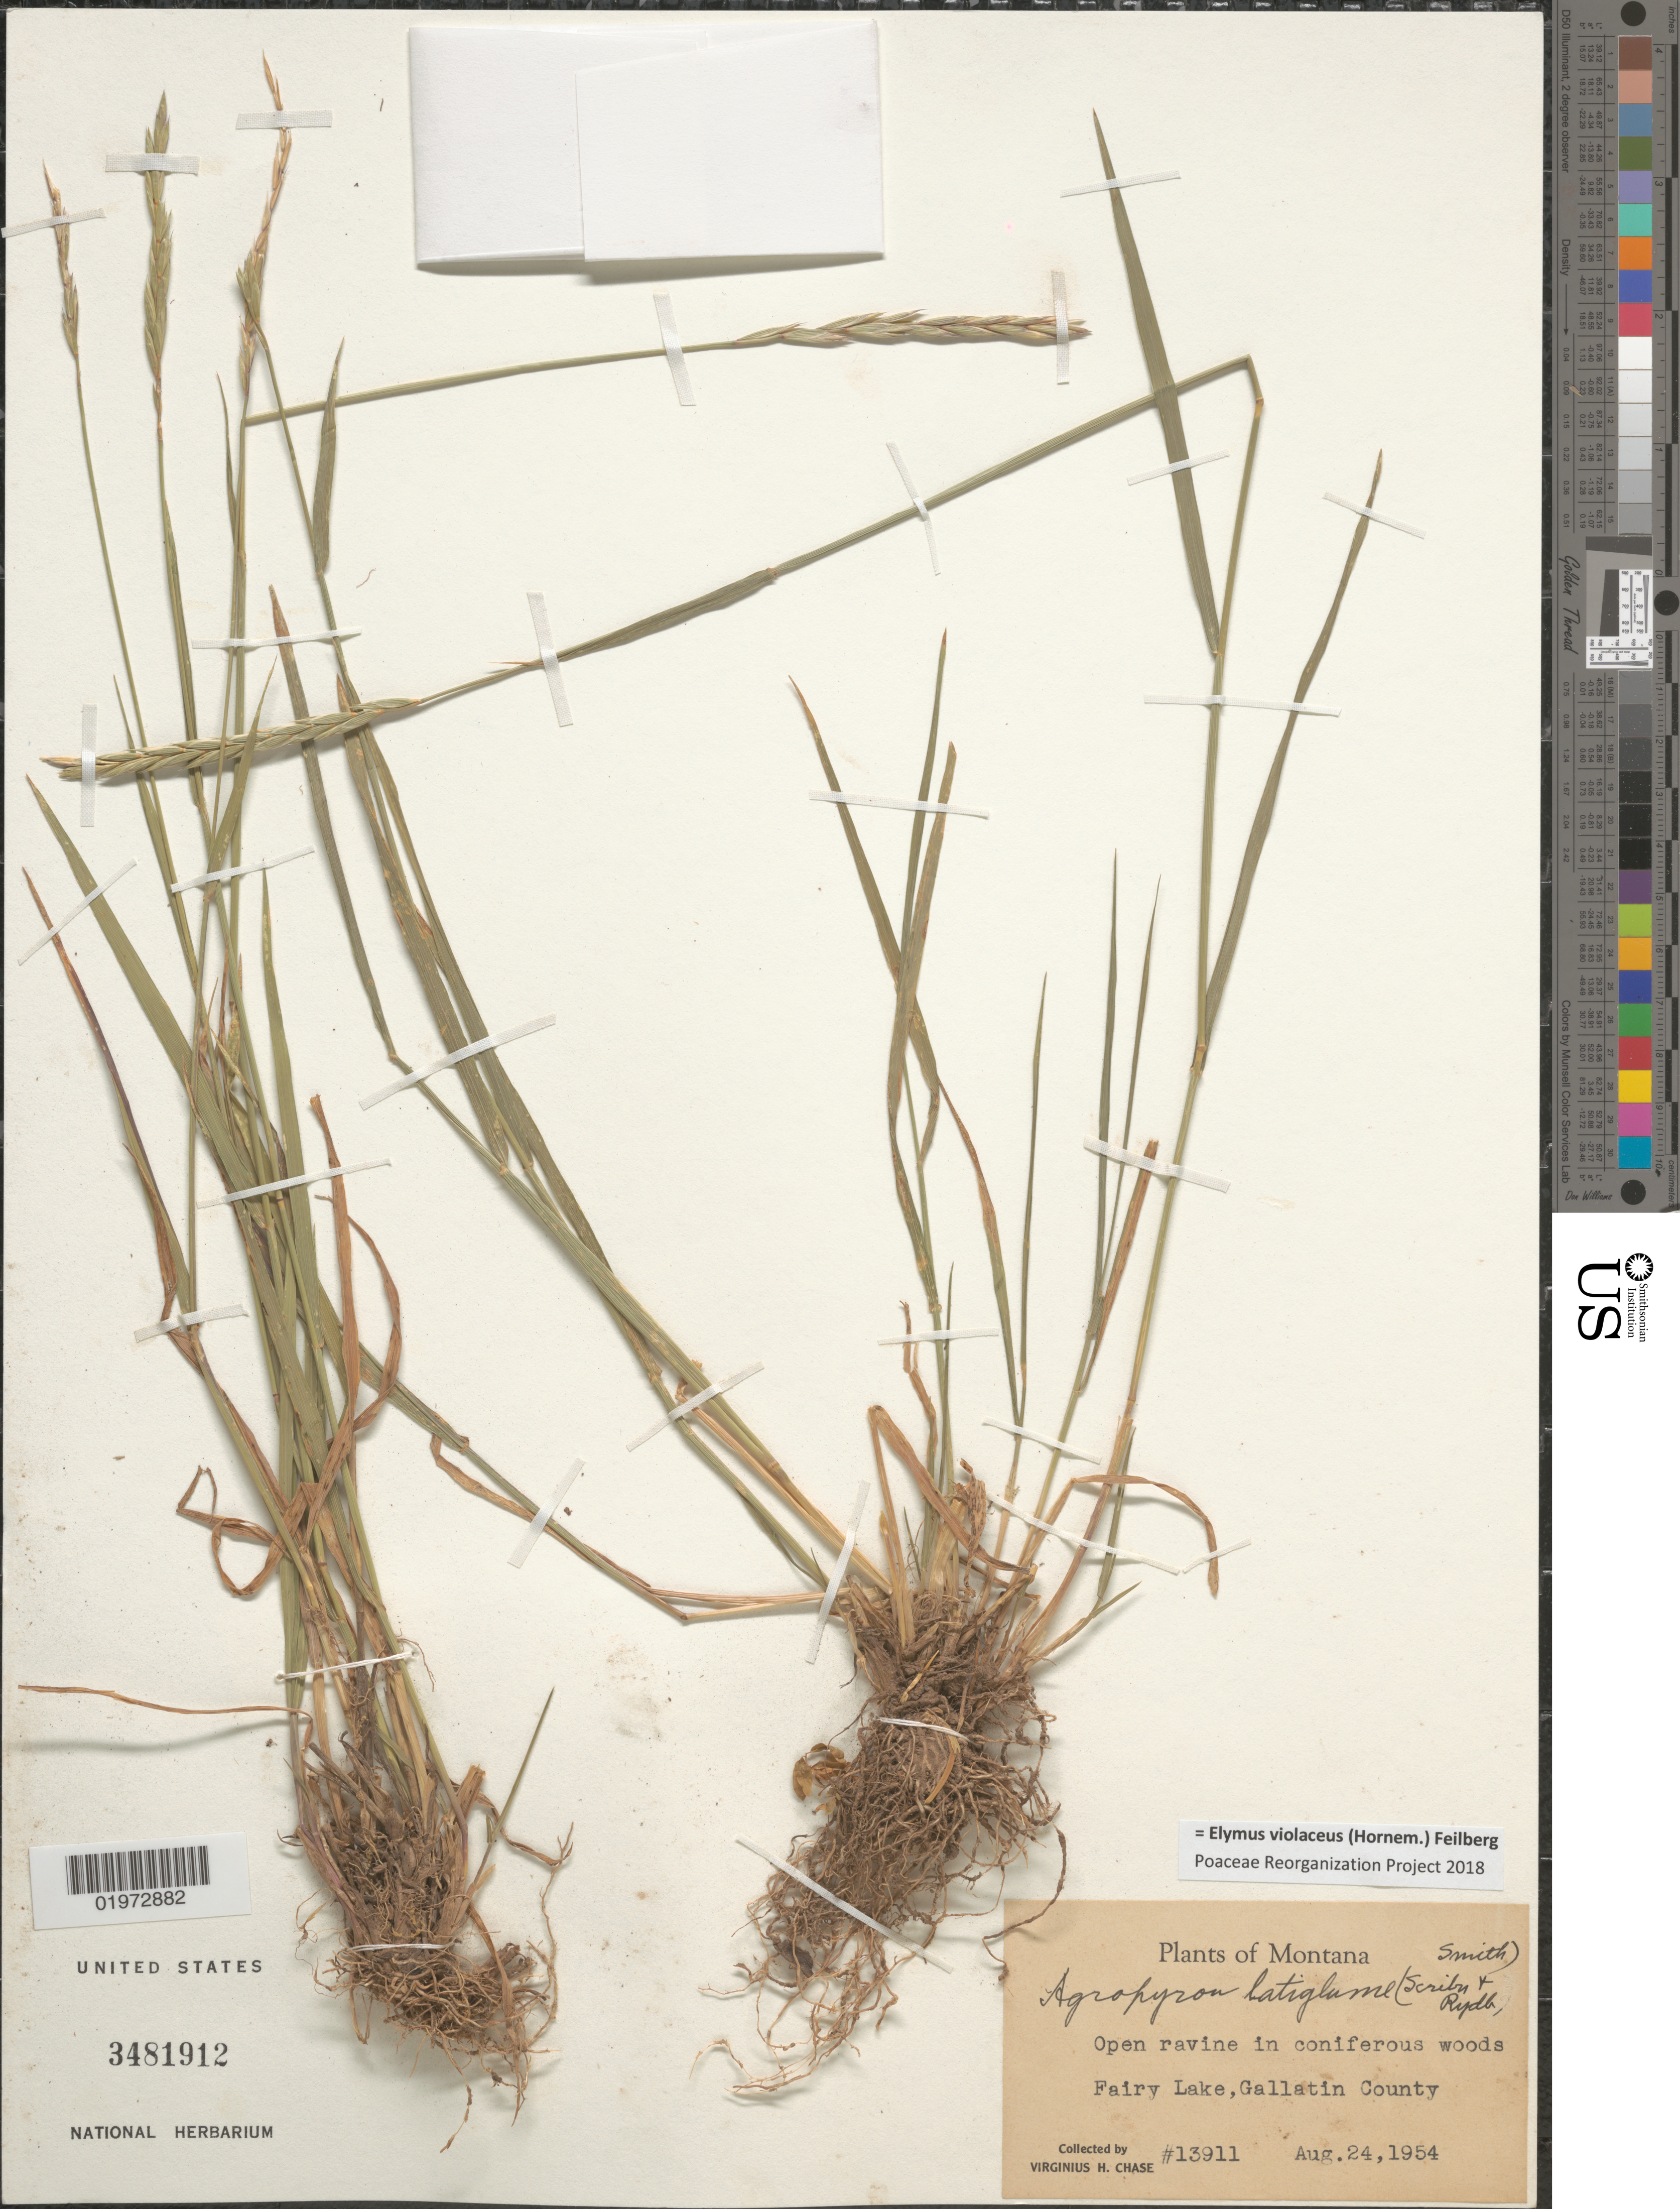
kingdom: Plantae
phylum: Tracheophyta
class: Liliopsida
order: Poales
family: Poaceae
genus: Elymus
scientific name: Elymus violaceus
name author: (Hornem.) Feilberg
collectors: V. H. Chase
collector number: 13911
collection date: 1954-08-24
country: United States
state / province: Montana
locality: Fairy Lake, Gallatin County.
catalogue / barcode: US 3481912